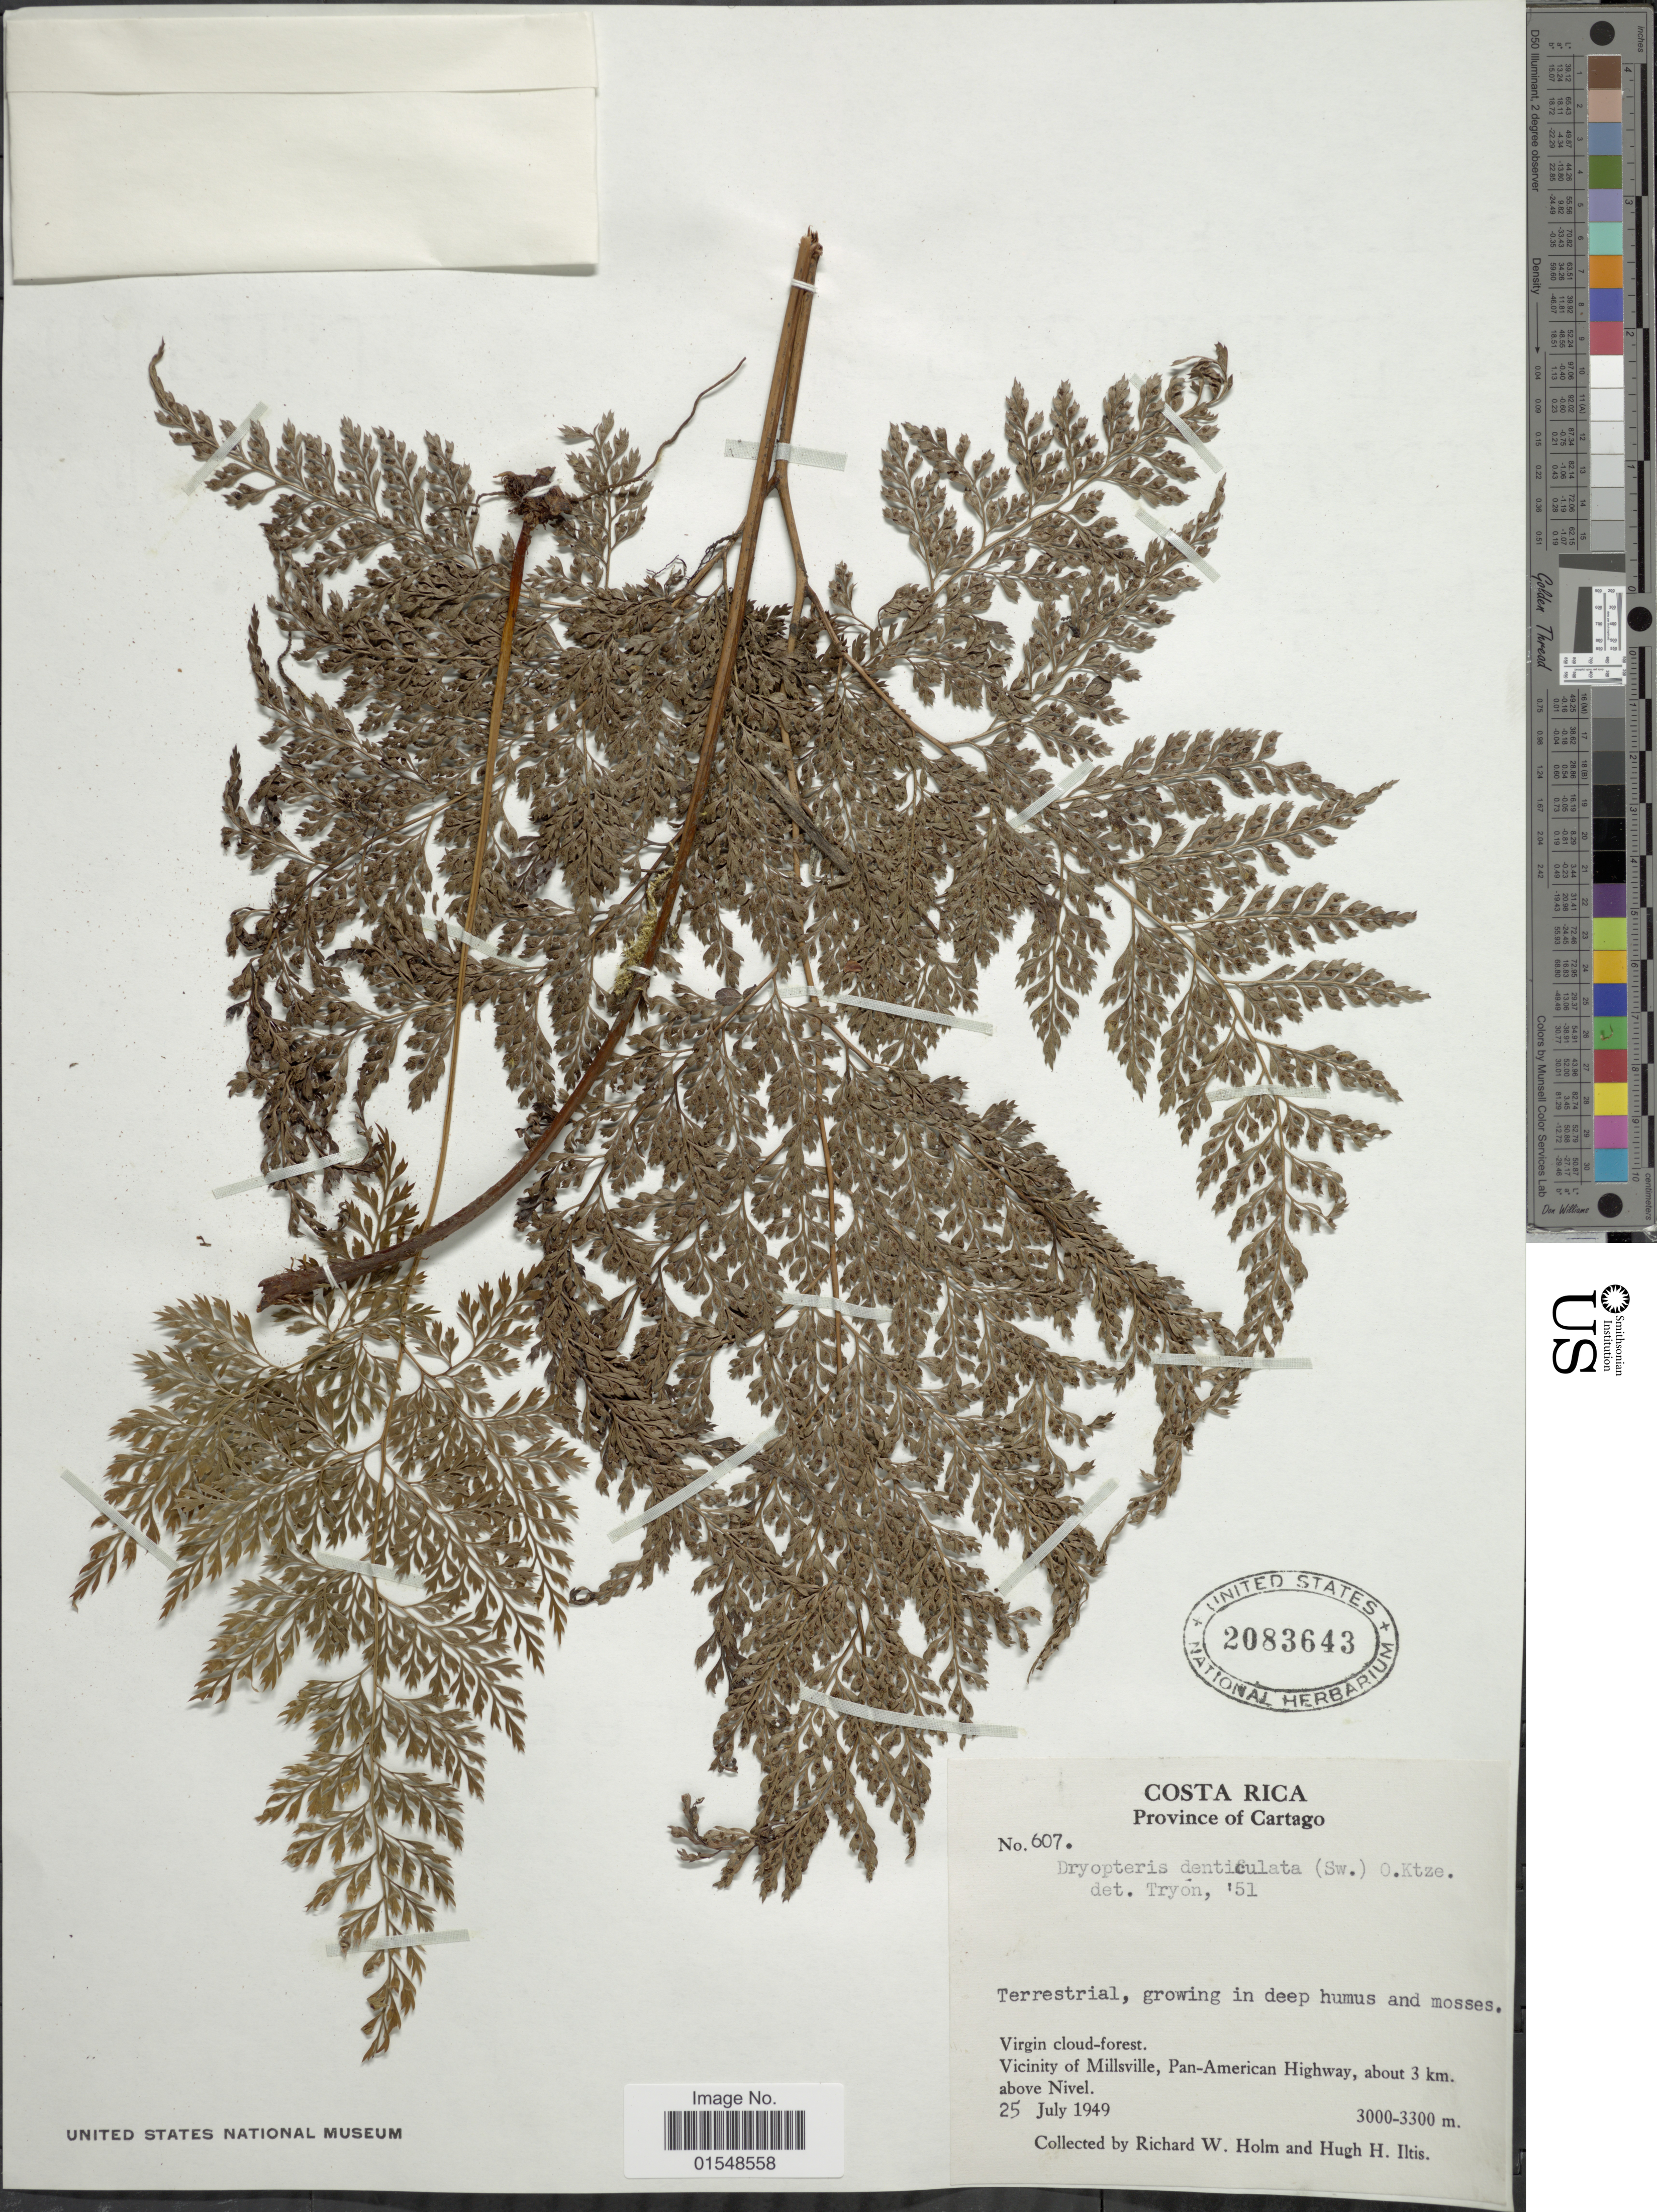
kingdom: Plantae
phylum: Tracheophyta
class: Polypodiopsida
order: Polypodiales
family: Dryopteridaceae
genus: Arachniodes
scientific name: Arachniodes denticulata var. barbensis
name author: (C. Chr.) Lellinger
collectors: R. W. Holm & H. H. Iltis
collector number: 607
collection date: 1949-07-25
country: Costa Rica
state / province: Cartago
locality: Province of Cartago, Virgin cloud- forest, Vicinity of Millsville, Pan- American Highway, above Nivel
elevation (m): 3000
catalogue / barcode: US 2083643